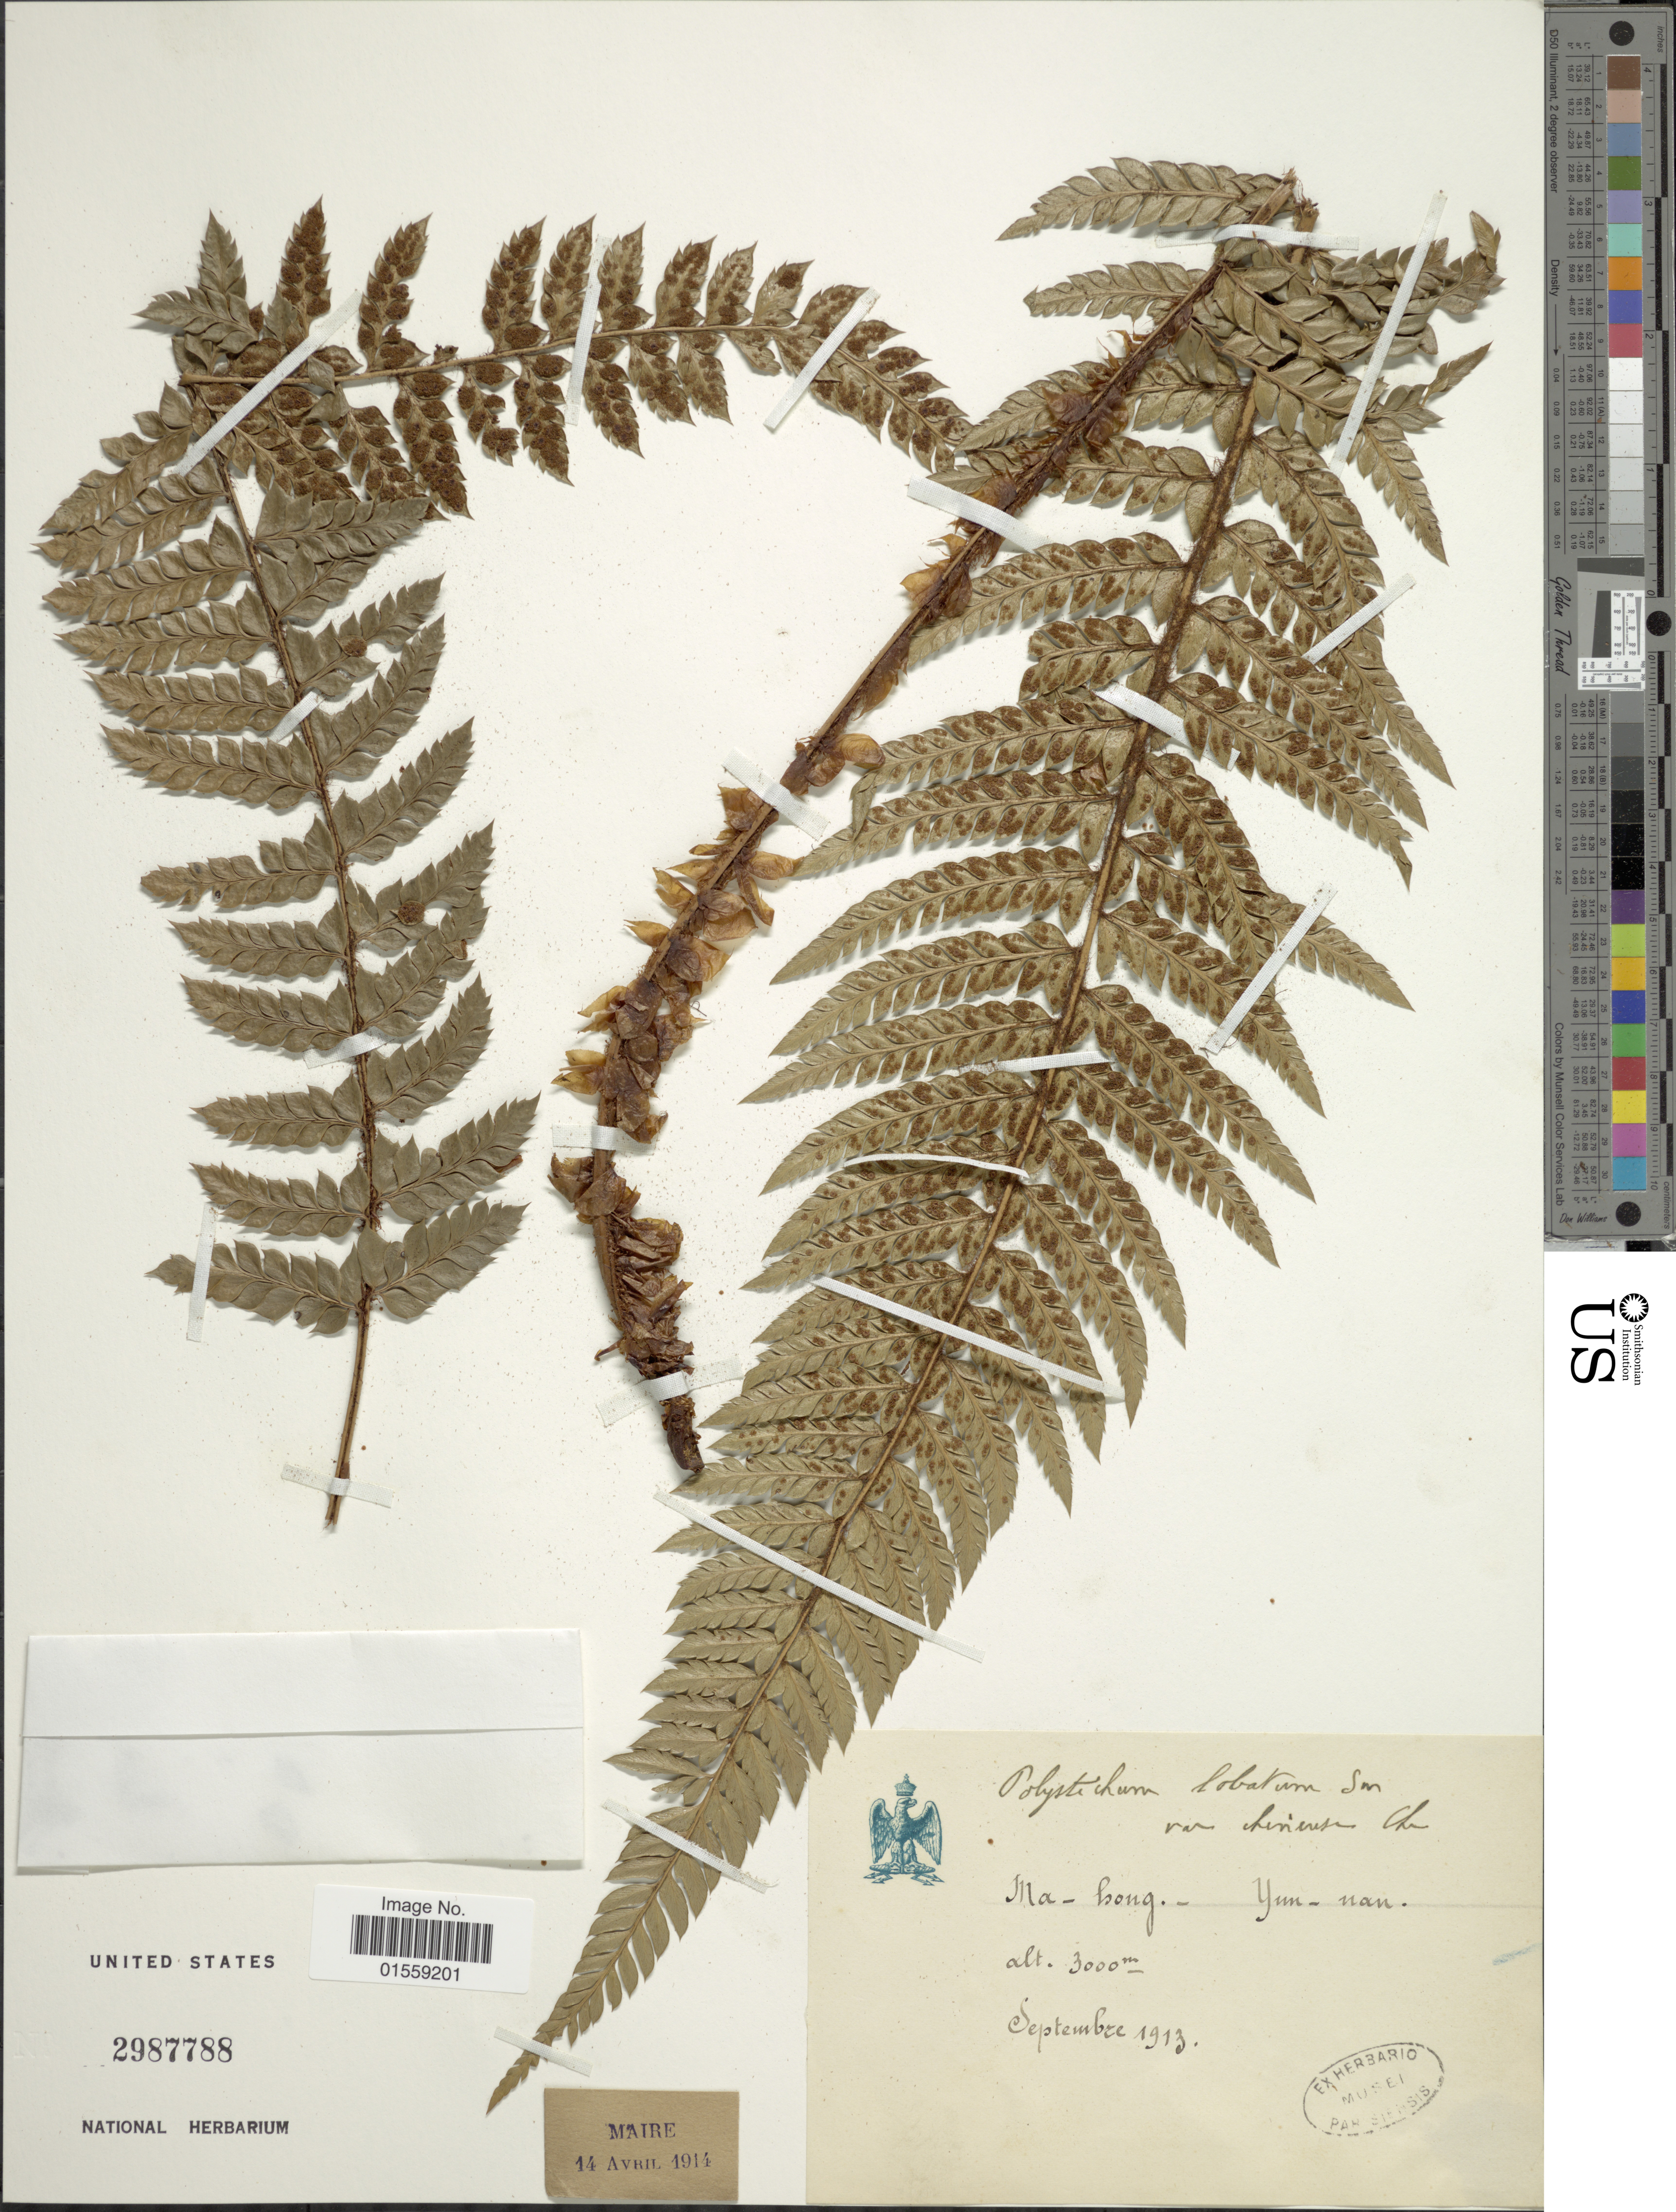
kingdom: Plantae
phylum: Tracheophyta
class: Polypodiopsida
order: Polypodiales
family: Dryopteridaceae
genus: Polystichum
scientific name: Polystichum lobatum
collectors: ex herb. Mus. Paraensis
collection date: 1913-09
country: China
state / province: Yunnan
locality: Ma-hong._Yun-nan. [interpreted]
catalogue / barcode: US 2987788